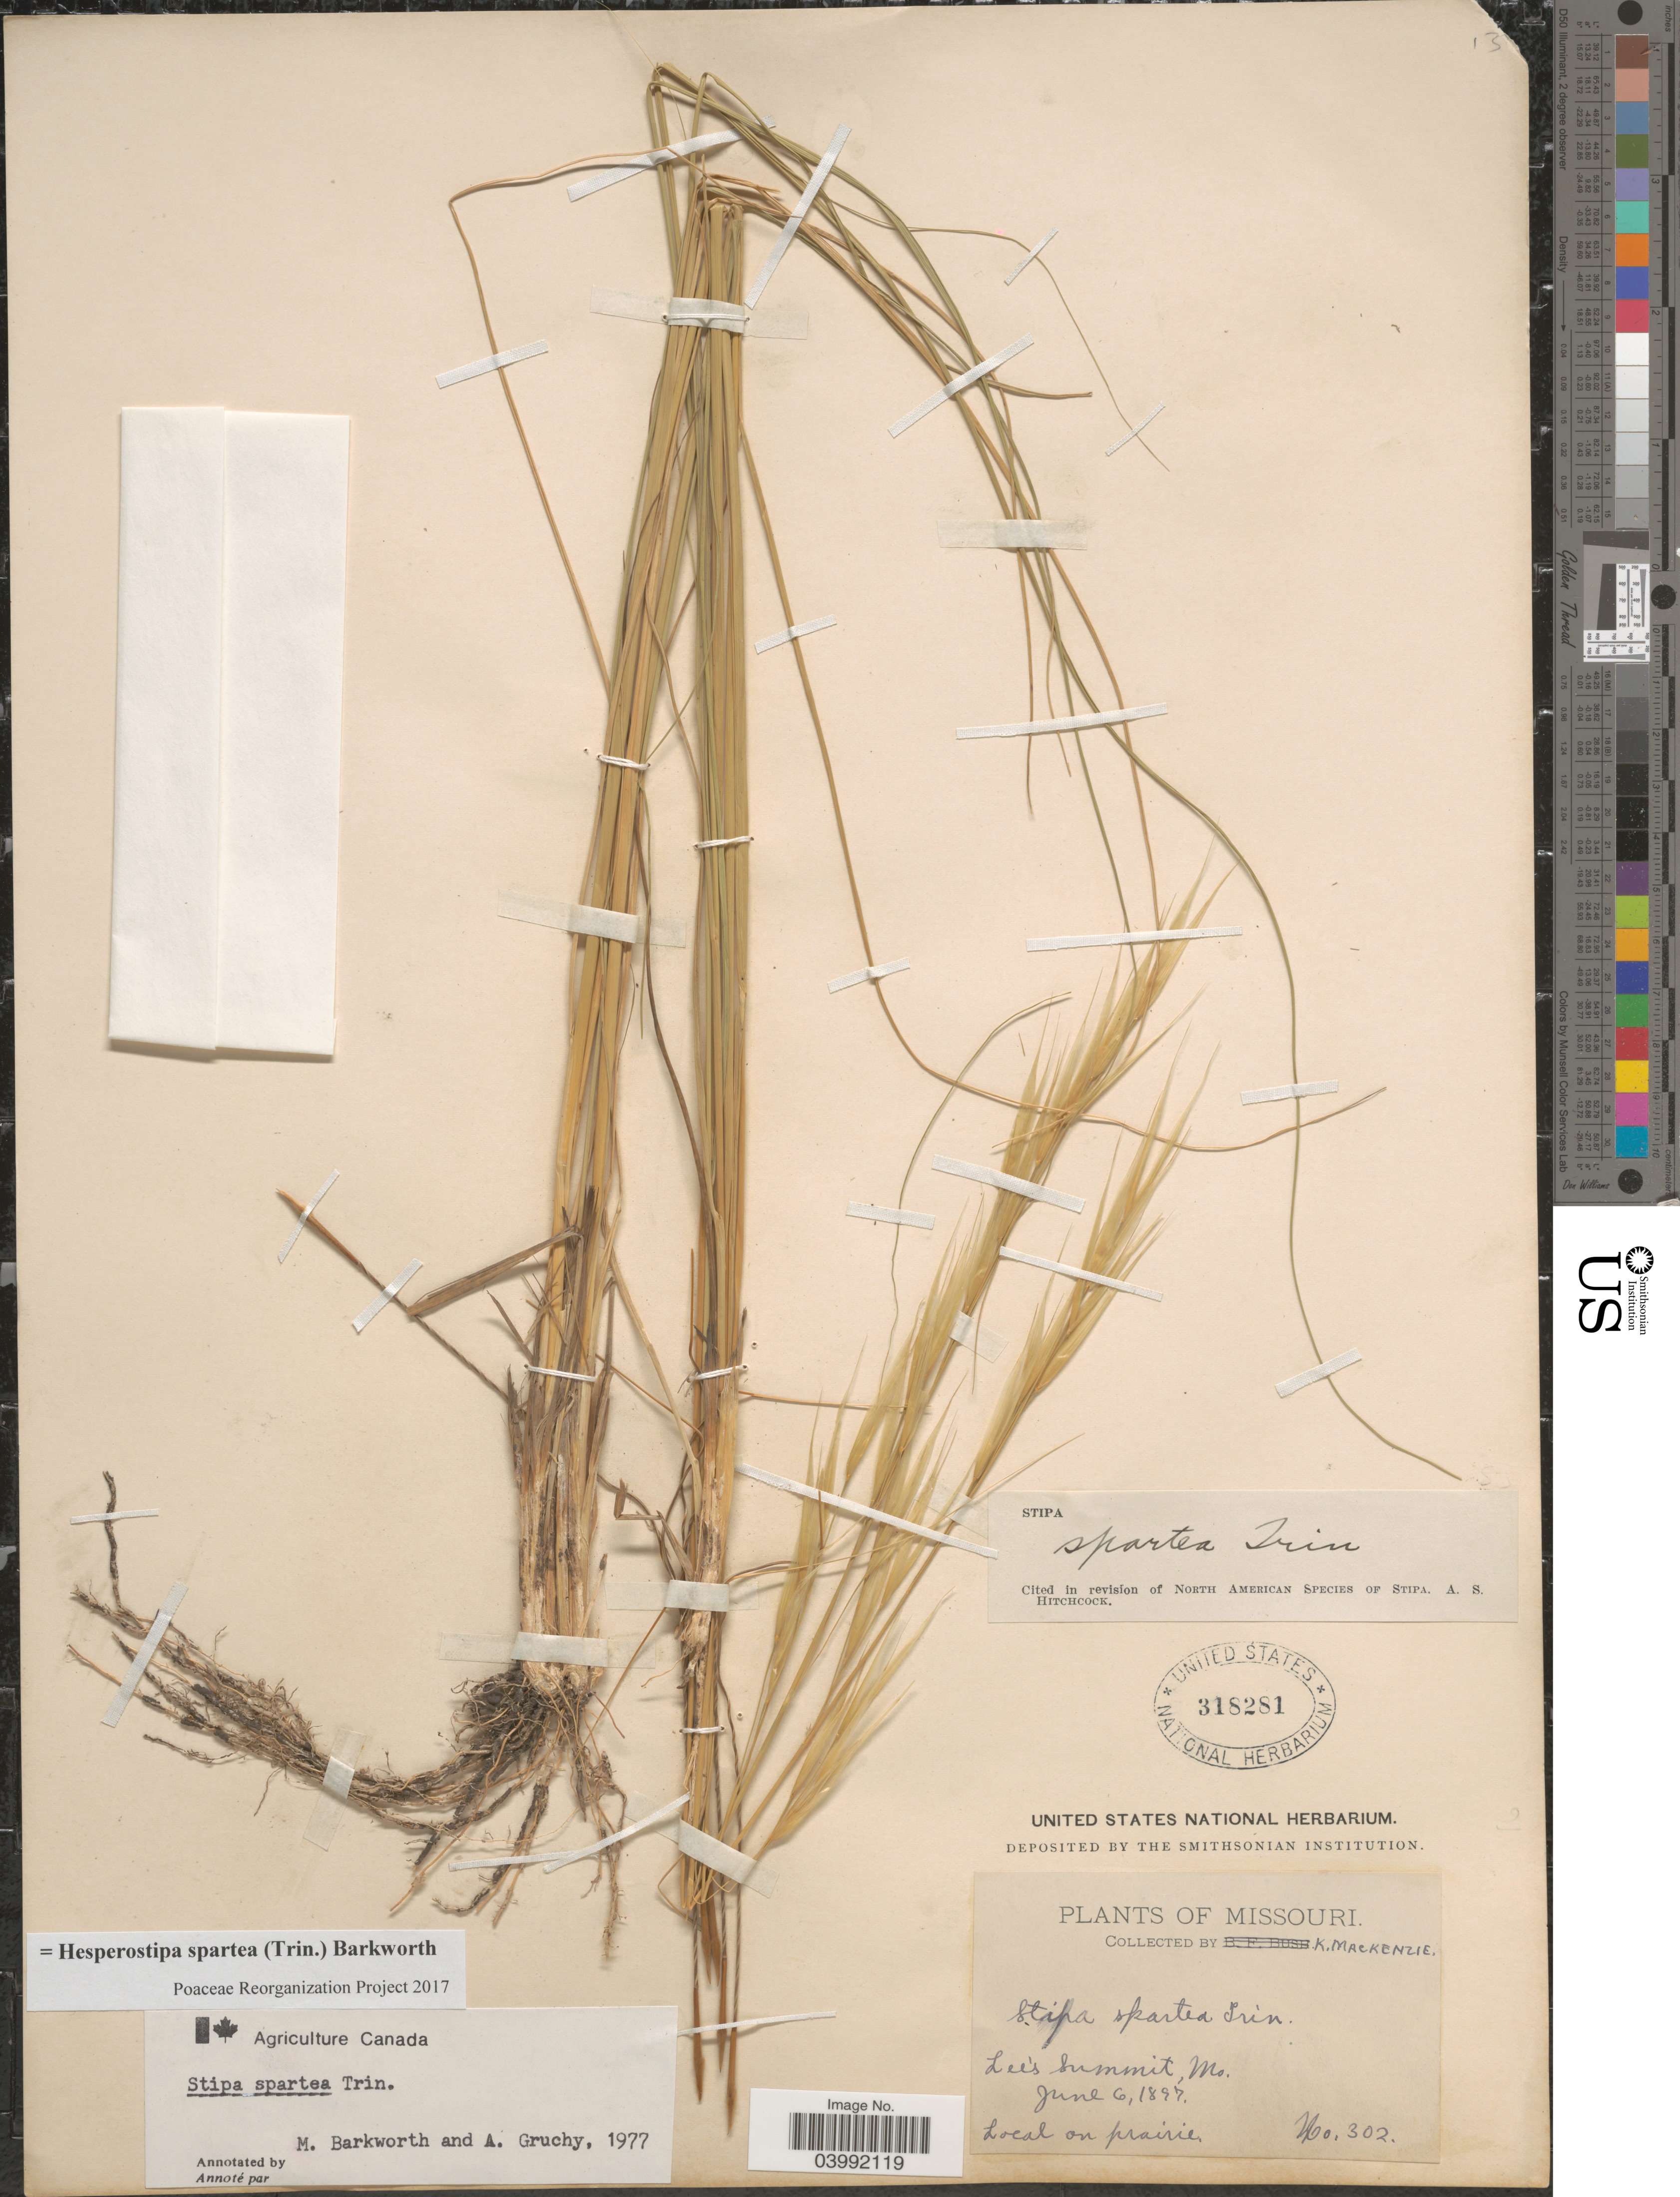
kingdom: Plantae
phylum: Tracheophyta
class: Liliopsida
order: Poales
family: Poaceae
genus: Hesperostipa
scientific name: Hesperostipa spartea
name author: (Trin.) Barkworth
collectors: K. K. Mackenzie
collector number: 302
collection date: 1897-06-06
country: United States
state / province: Missouri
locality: Lee's Summit.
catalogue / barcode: US 318281